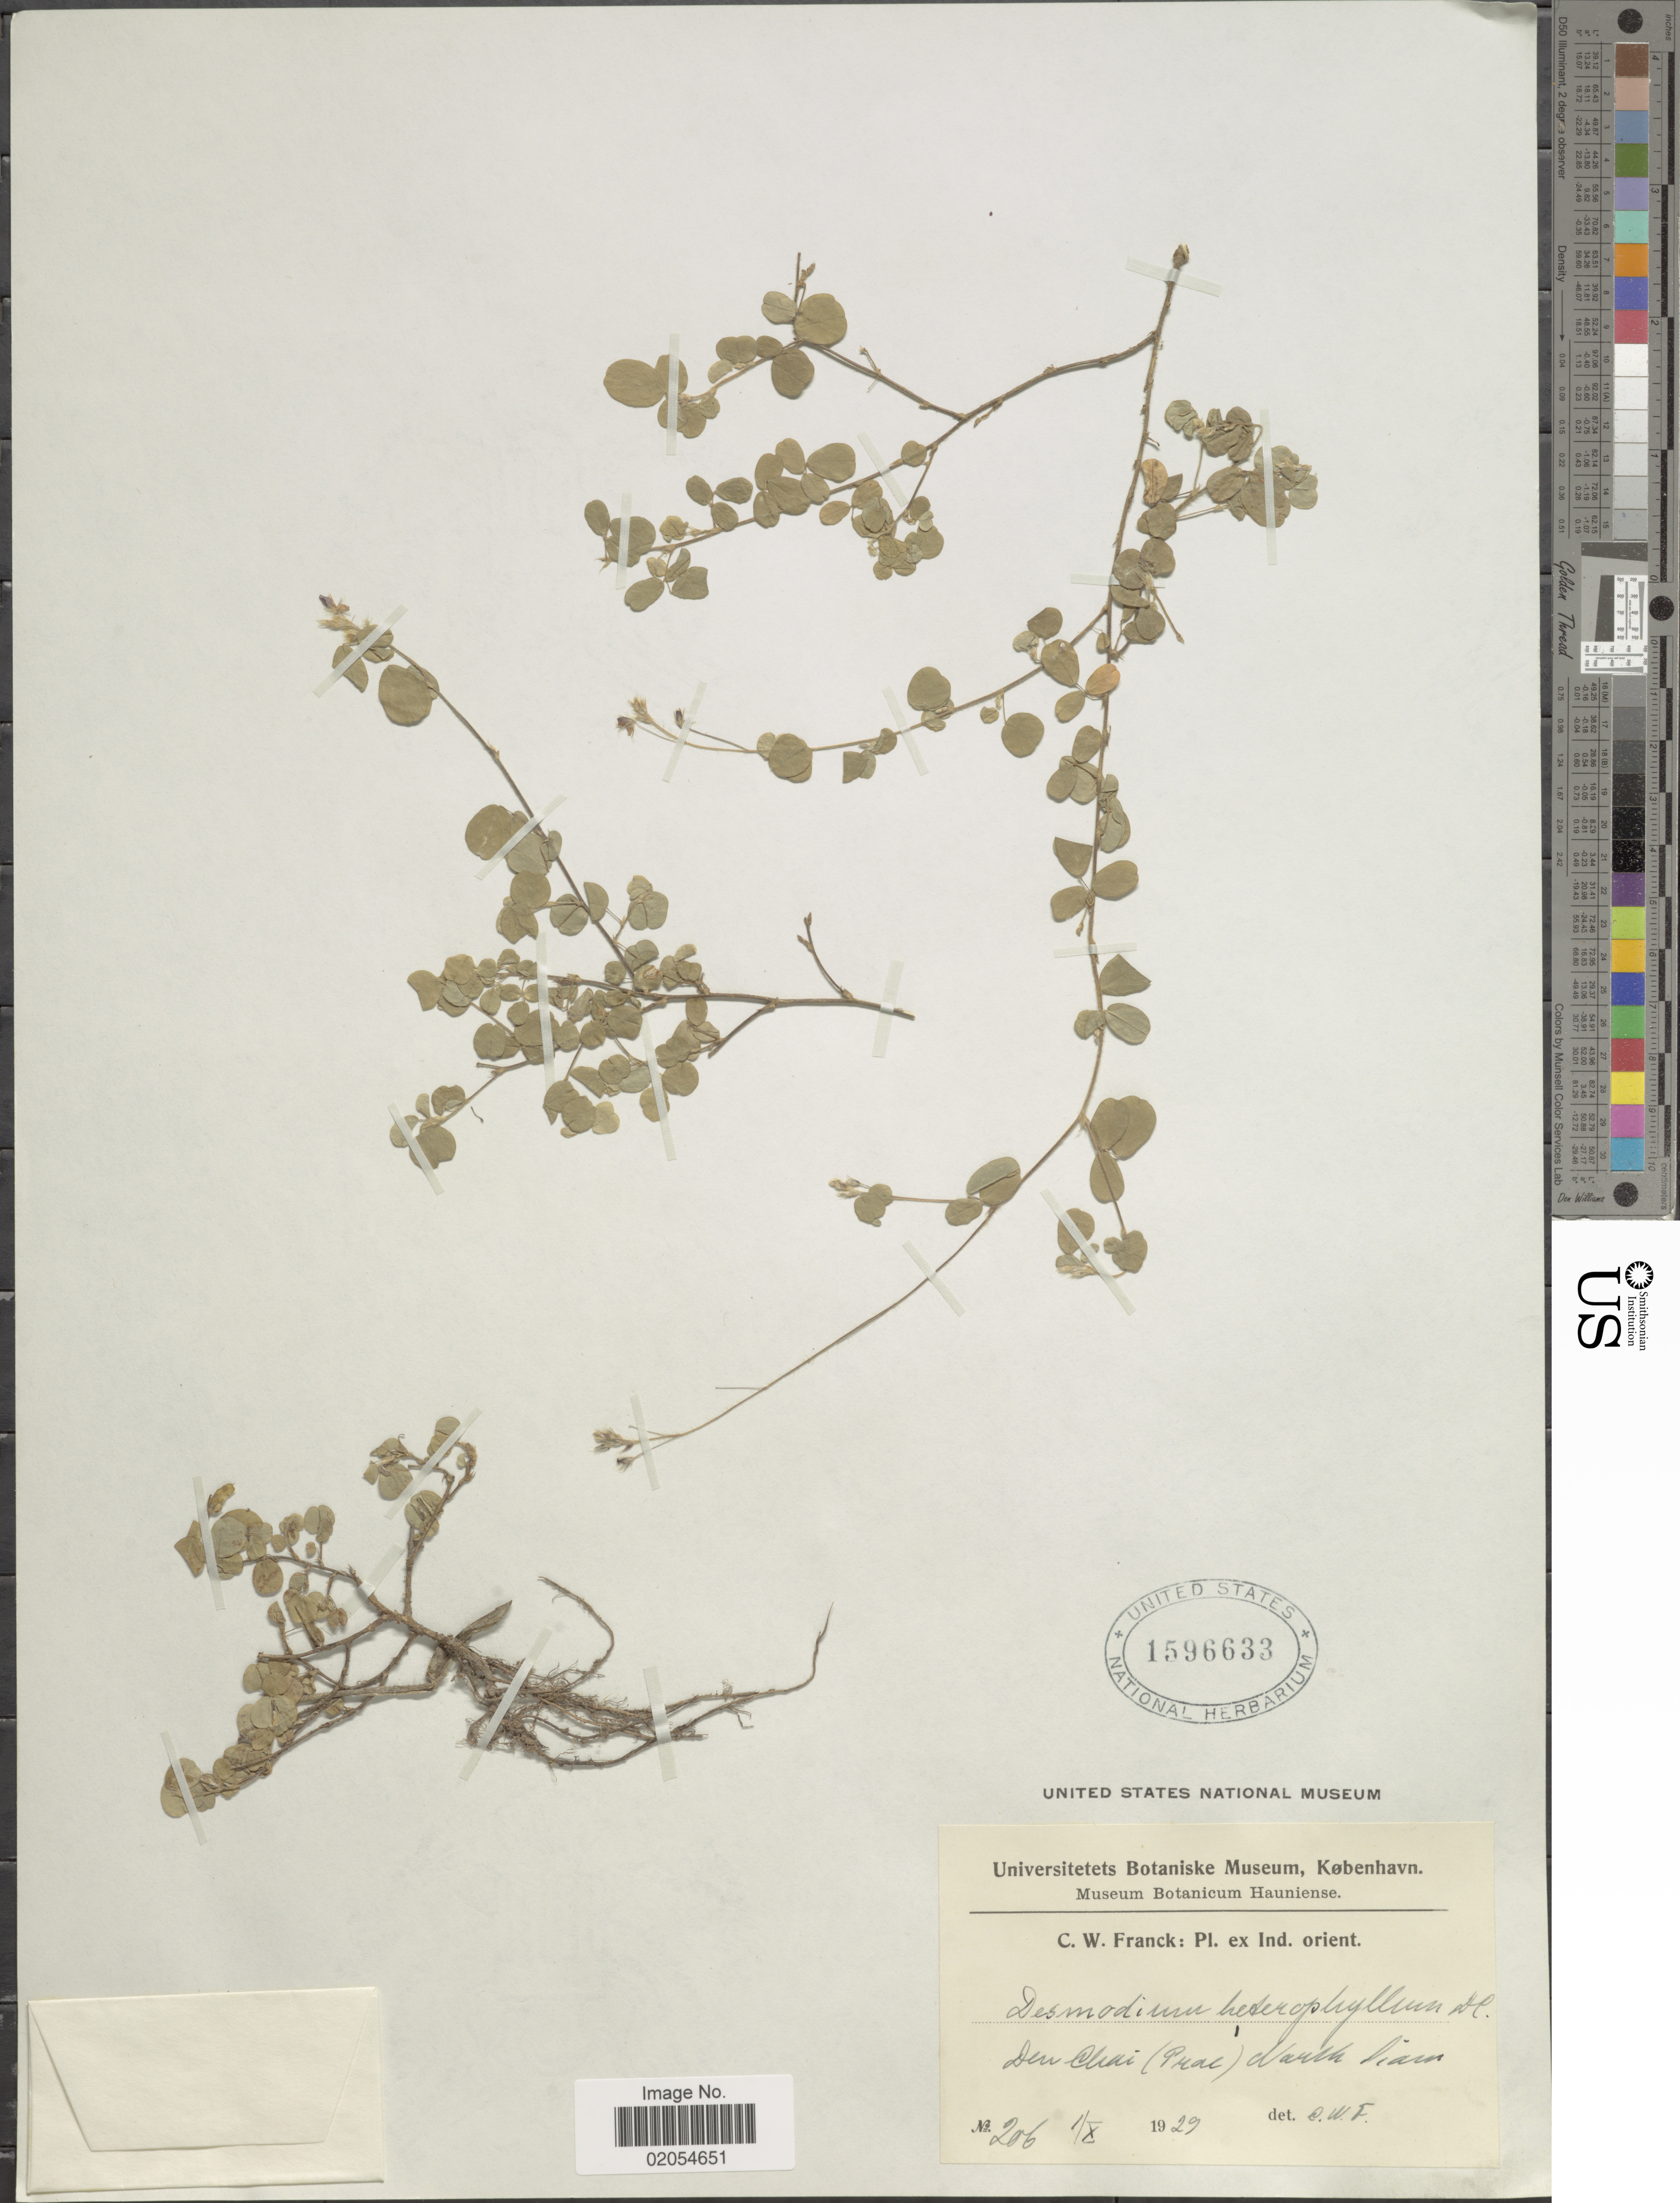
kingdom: Plantae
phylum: Tracheophyta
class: Magnoliopsida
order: Fabales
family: Fabaceae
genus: Grona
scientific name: Grona heterophylla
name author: (Willd.) H. Ohashi & K. Ohashi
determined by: Strong, Mark T., (BOT), Smithsonian Institution - National Museum of Natural History (UNITED STATES)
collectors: C. Franck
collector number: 206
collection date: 1929-10-01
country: Thailand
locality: Ind. orient. Dew-Chai (Prac) North Siam [interpreted]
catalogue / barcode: US 1596633